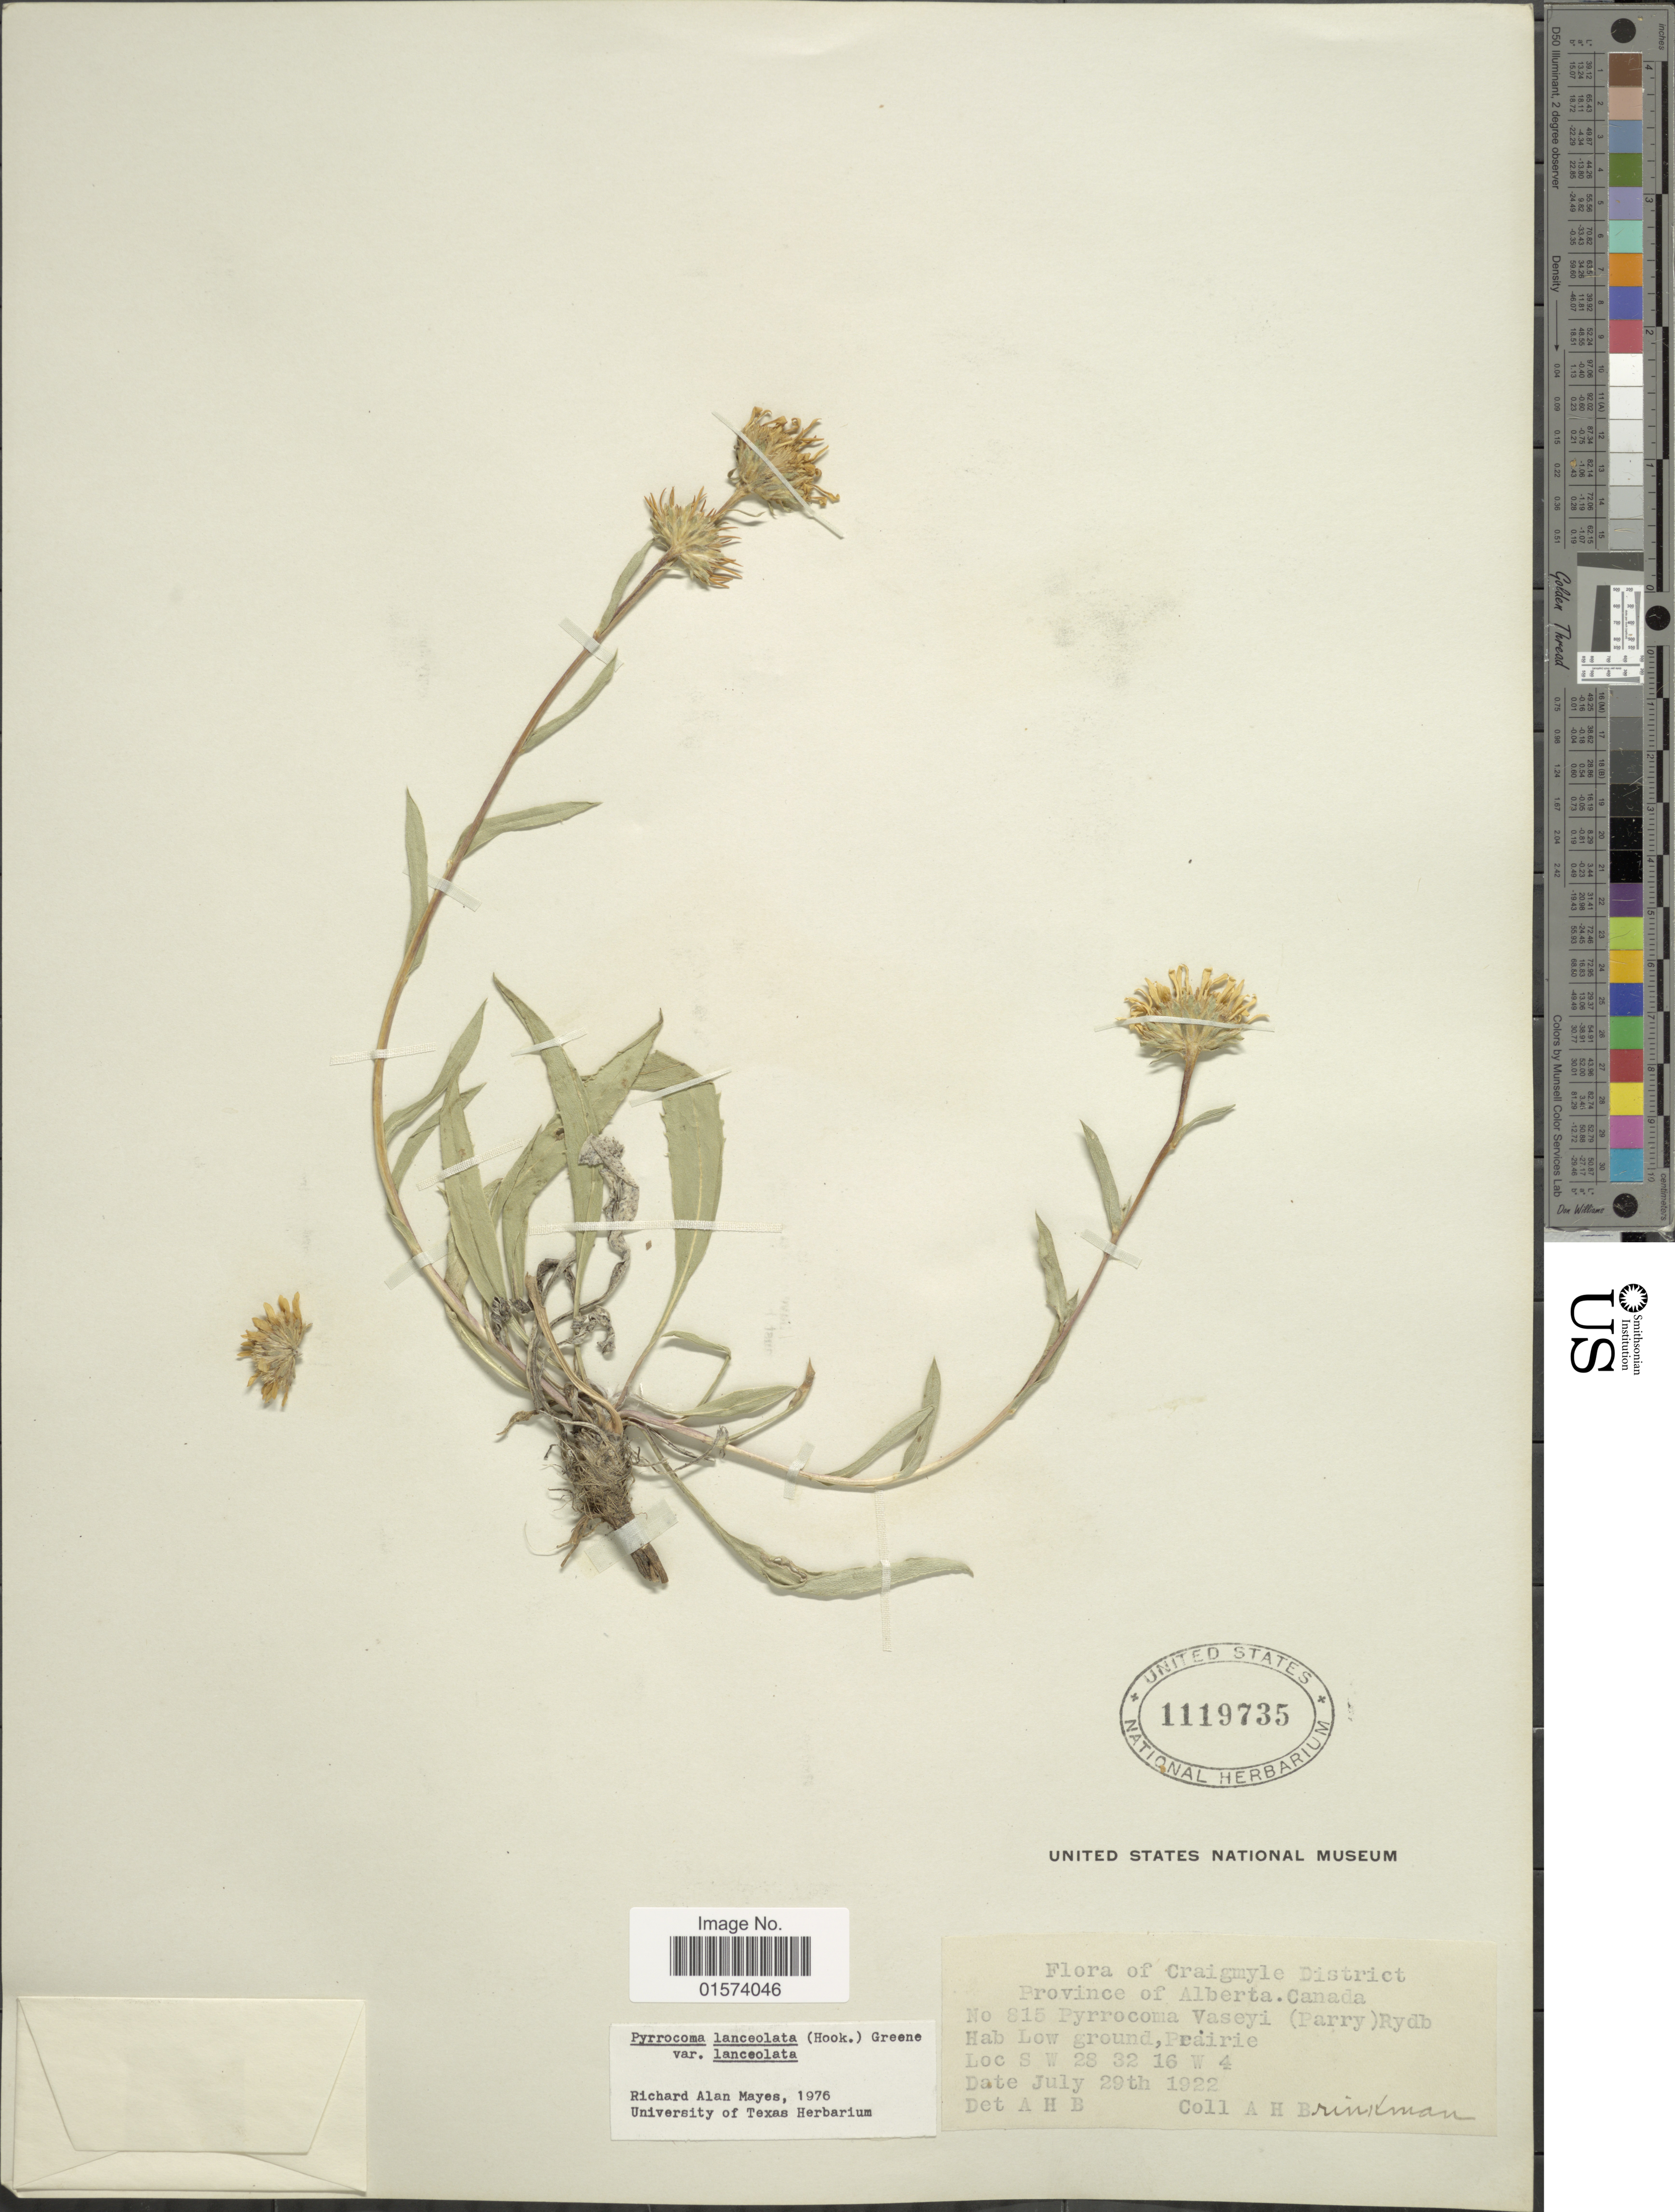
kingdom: Plantae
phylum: Tracheophyta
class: Magnoliopsida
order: Asterales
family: Asteraceae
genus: Pyrrocoma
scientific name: Pyrrocoma lanceolata var. lanceolata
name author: (Hook.) Greene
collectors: A. Brinkman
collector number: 815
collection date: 1922-07-29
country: Canada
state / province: Alberta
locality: Craigmyle District, SW 28 32 16 W4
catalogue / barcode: US 1119735